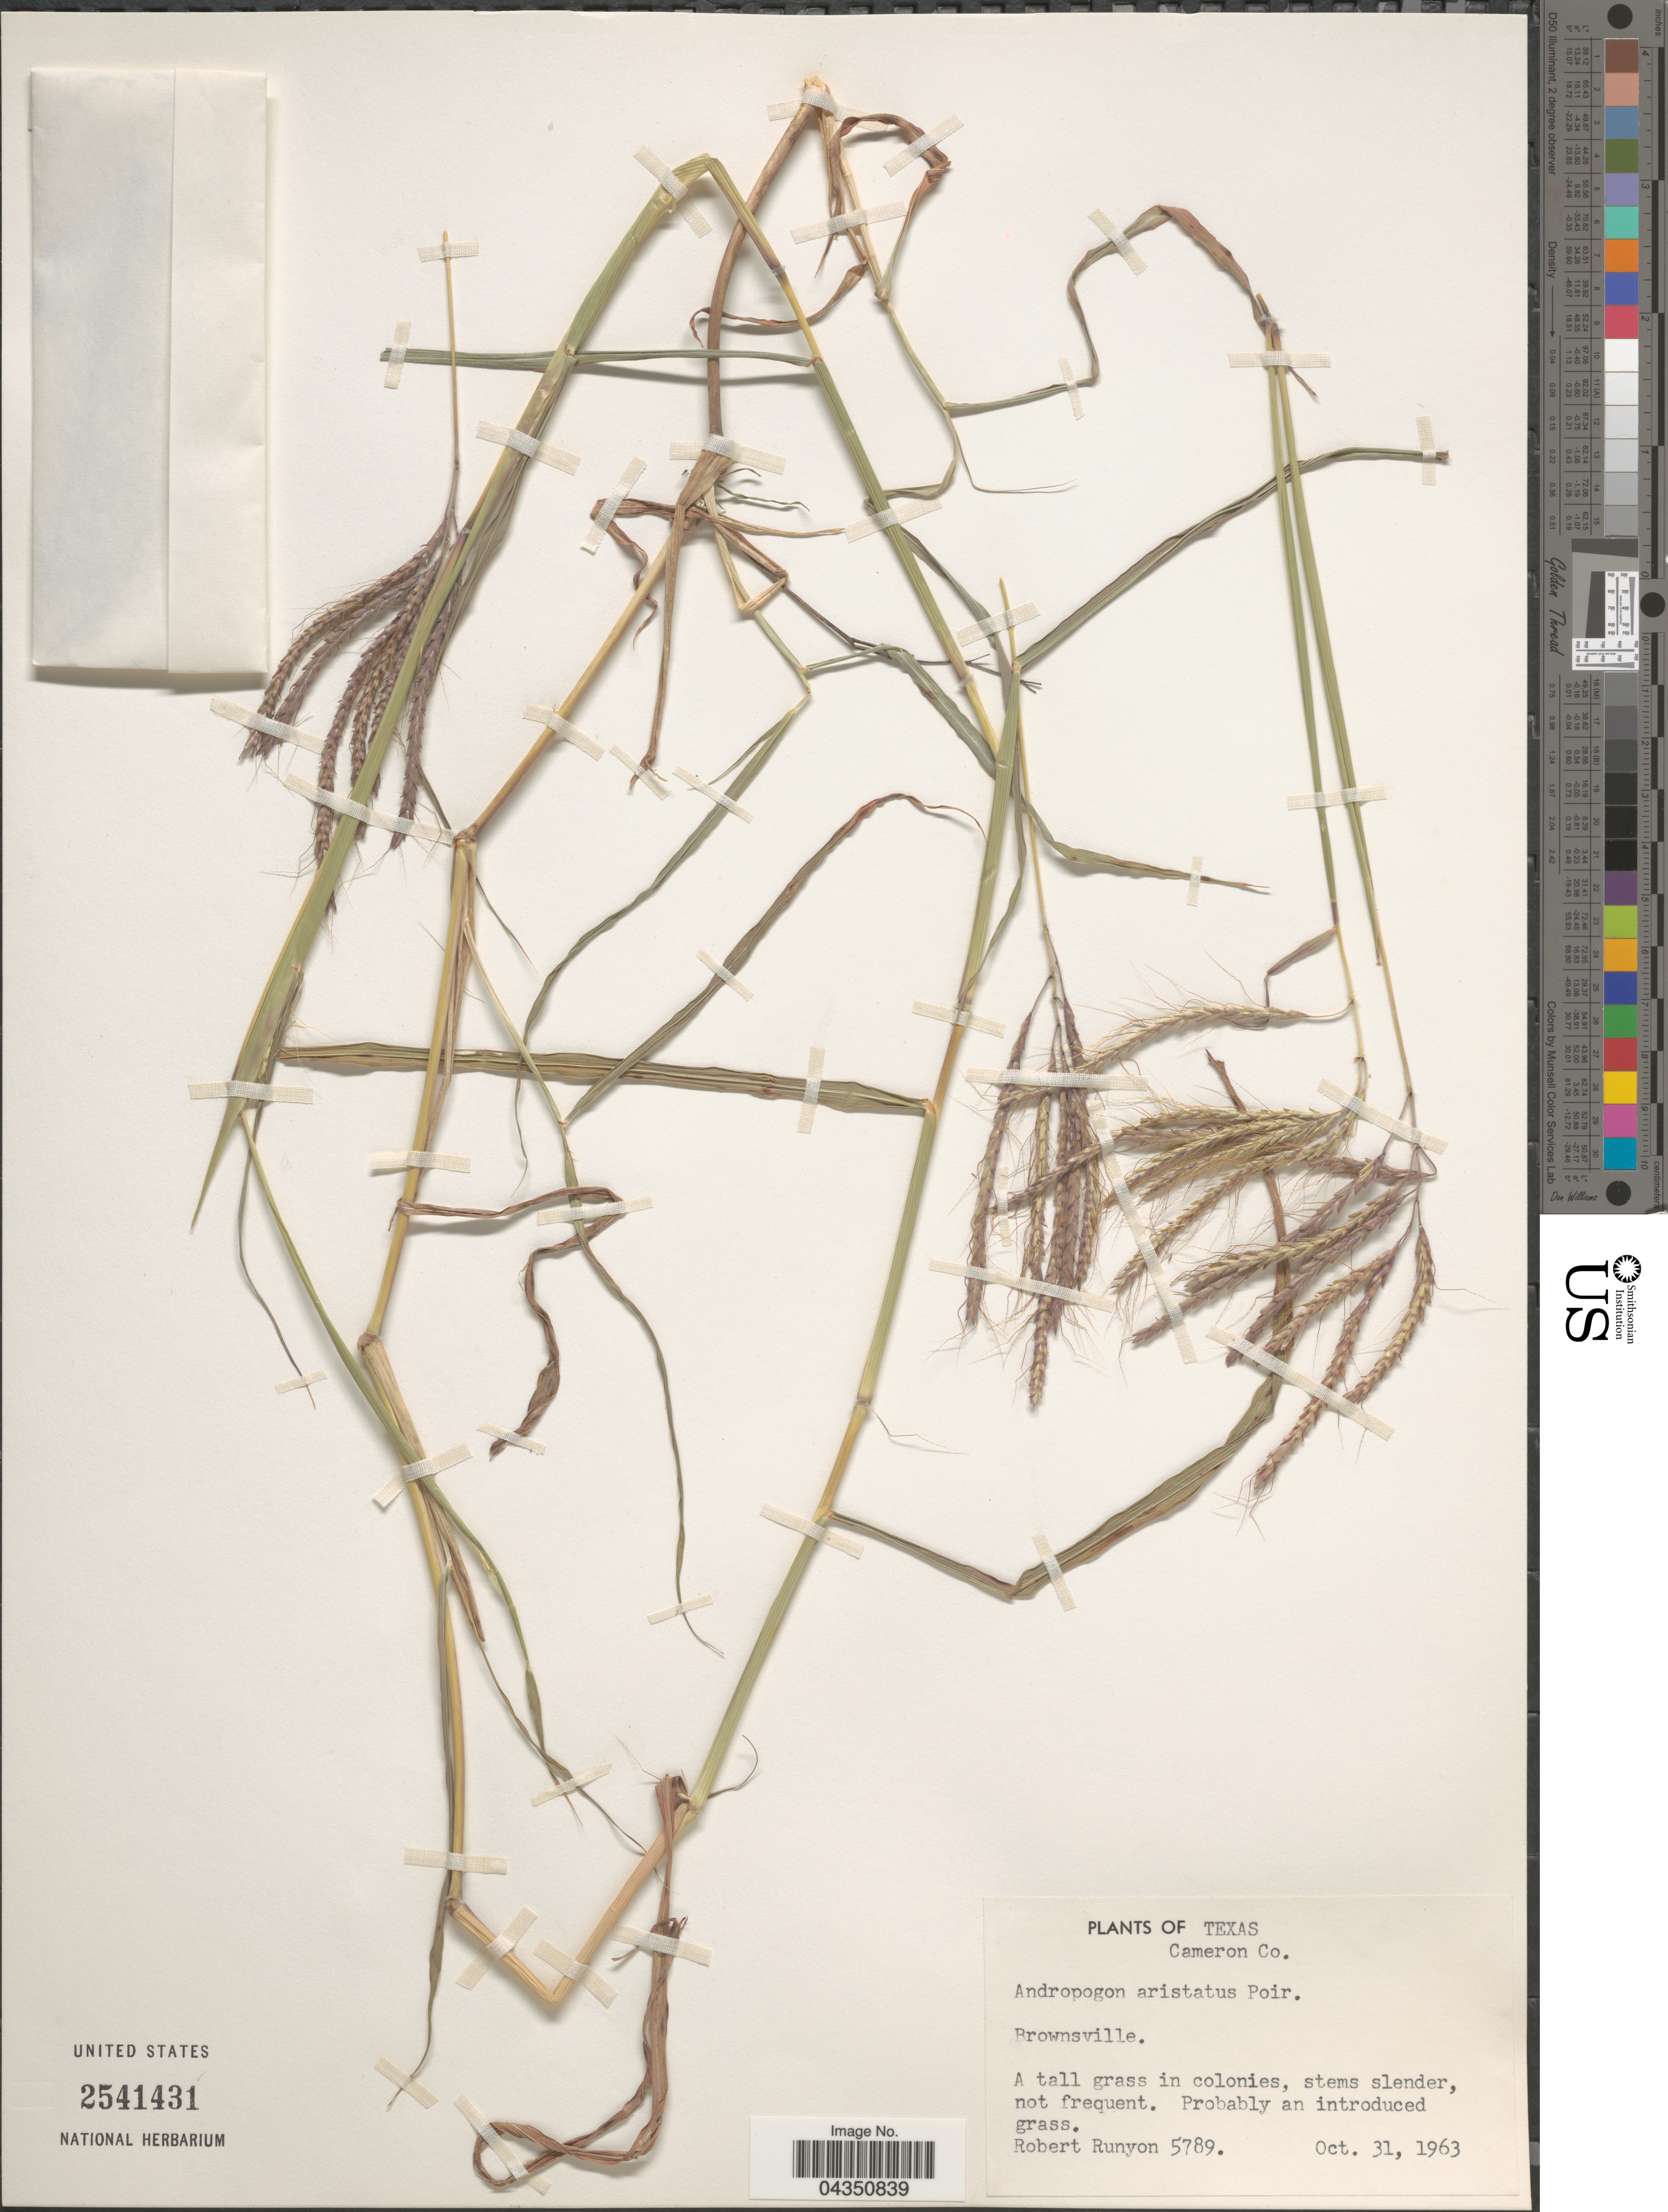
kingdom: Plantae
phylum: Tracheophyta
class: Liliopsida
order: Poales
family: Poaceae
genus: Dichanthium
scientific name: Dichanthium aristatum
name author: (Poir.) C.E. Hubb.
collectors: R. Runyon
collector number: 5789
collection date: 1963-10-31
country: United States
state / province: Texas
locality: Cameron Co. Brownsville.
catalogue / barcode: US 2541431